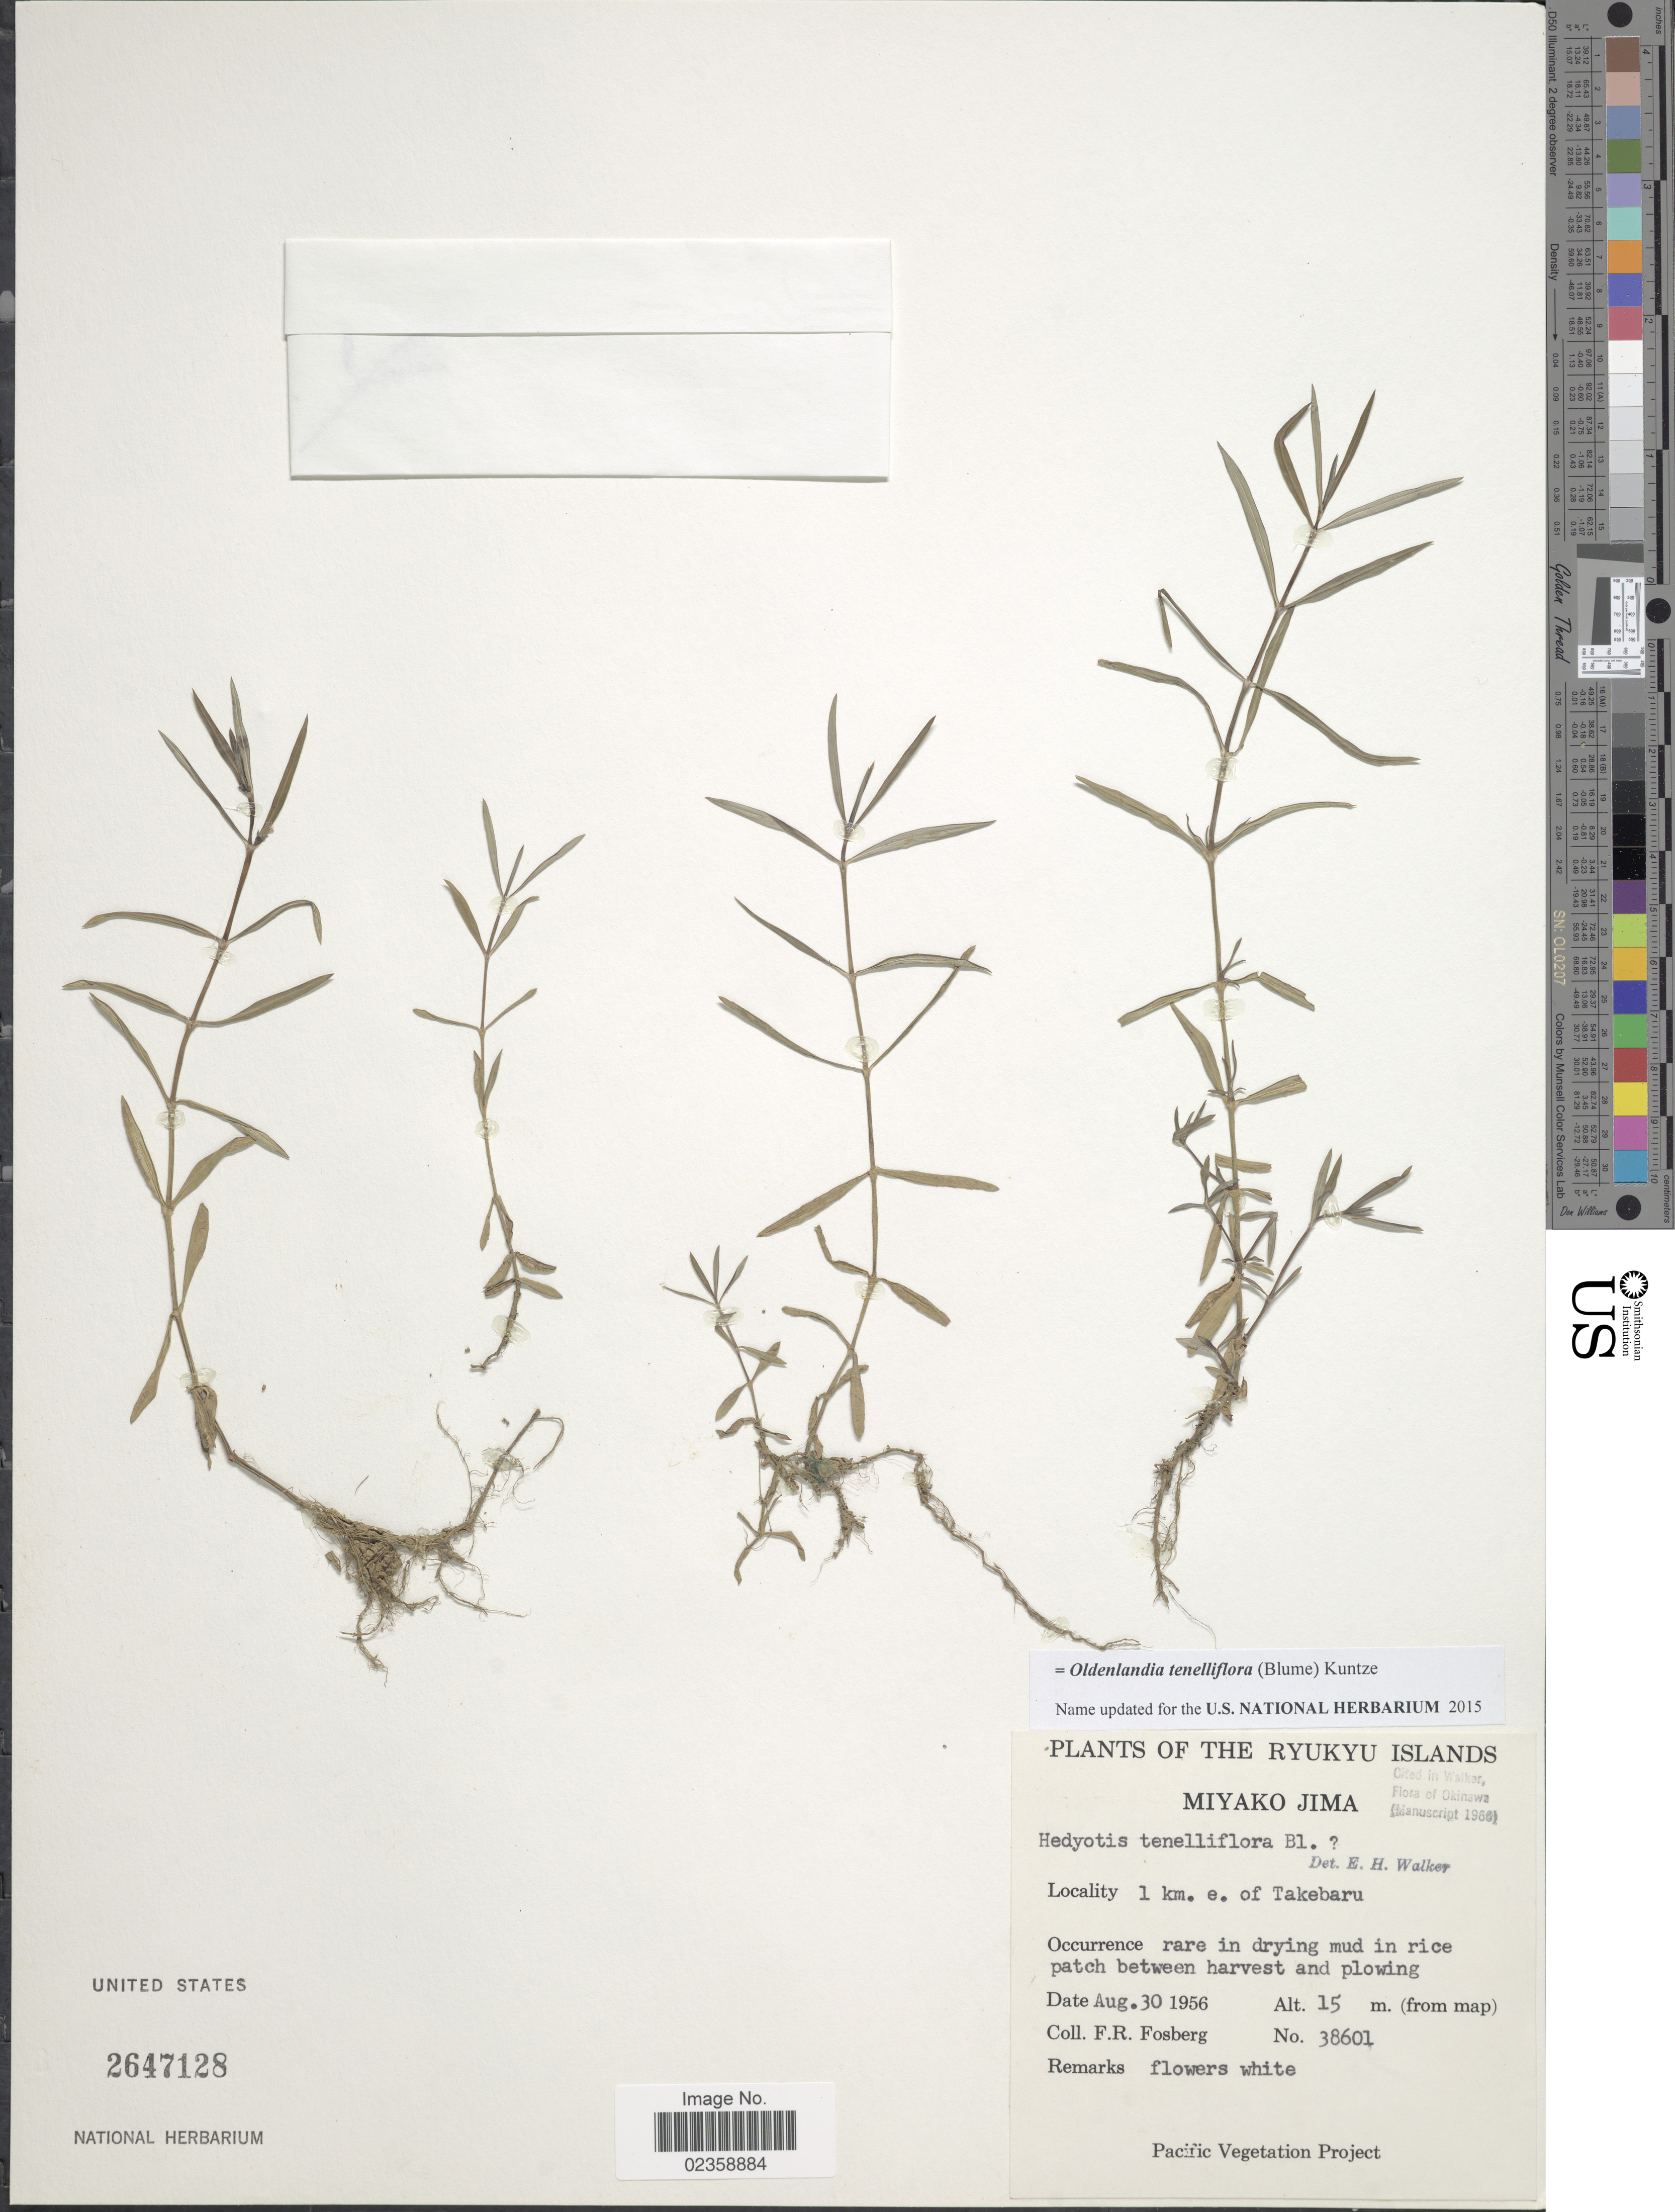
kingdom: Plantae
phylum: Tracheophyta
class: Magnoliopsida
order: Gentianales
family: Rubiaceae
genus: Oldenlandia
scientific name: Oldenlandia tenelliflora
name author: (Blume) Kuntze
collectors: F. R. Fosberg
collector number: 38601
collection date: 1956-08-30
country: Japan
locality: Ryukyu Islands. Miyako Jima. 1 km. e. of Takebaru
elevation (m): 15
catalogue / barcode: US 2647128